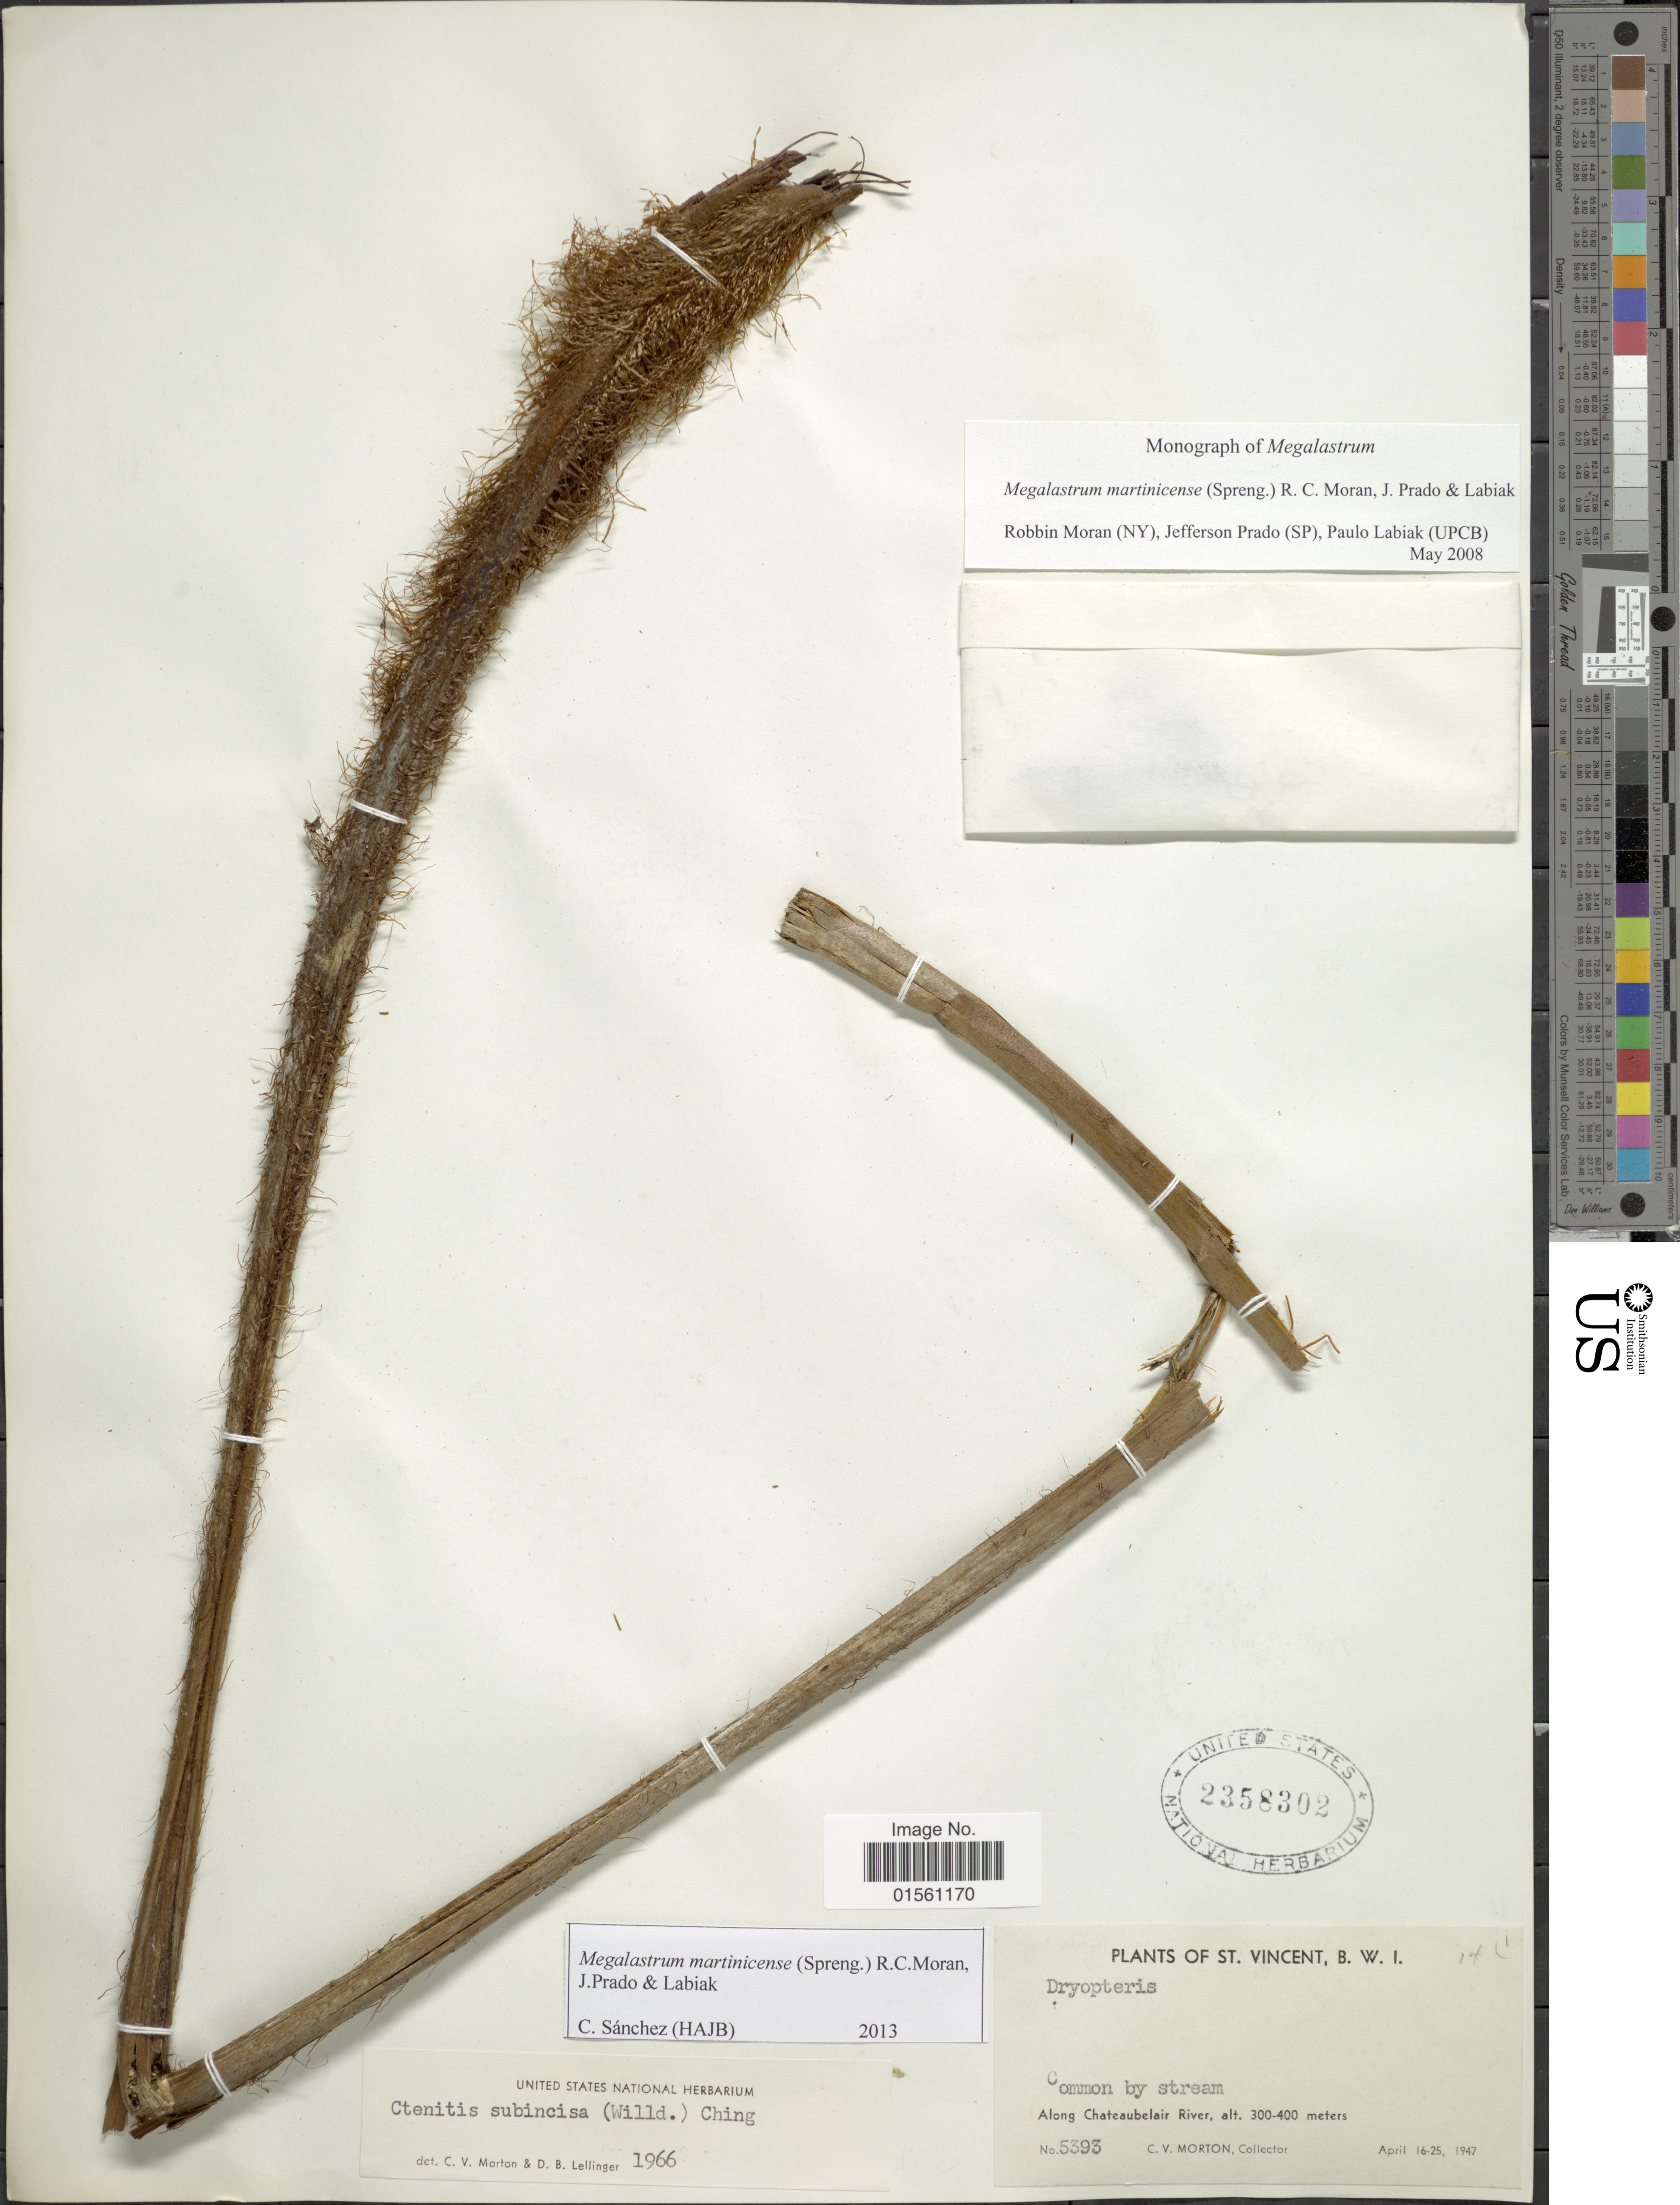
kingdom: Plantae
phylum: Tracheophyta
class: Polypodiopsida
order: Polypodiales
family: Dryopteridaceae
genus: Megalastrum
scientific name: Megalastrum martinicense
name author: (Spreng.) R.C. Moran et al.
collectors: C. V. Morton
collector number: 5393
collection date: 1947-04-16/1947-04-25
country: St. Vincent - Grenadines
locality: St. Vincent, B. W. I., Common by stream, Along Chateaubelair River.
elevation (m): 300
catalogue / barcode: US 2358302